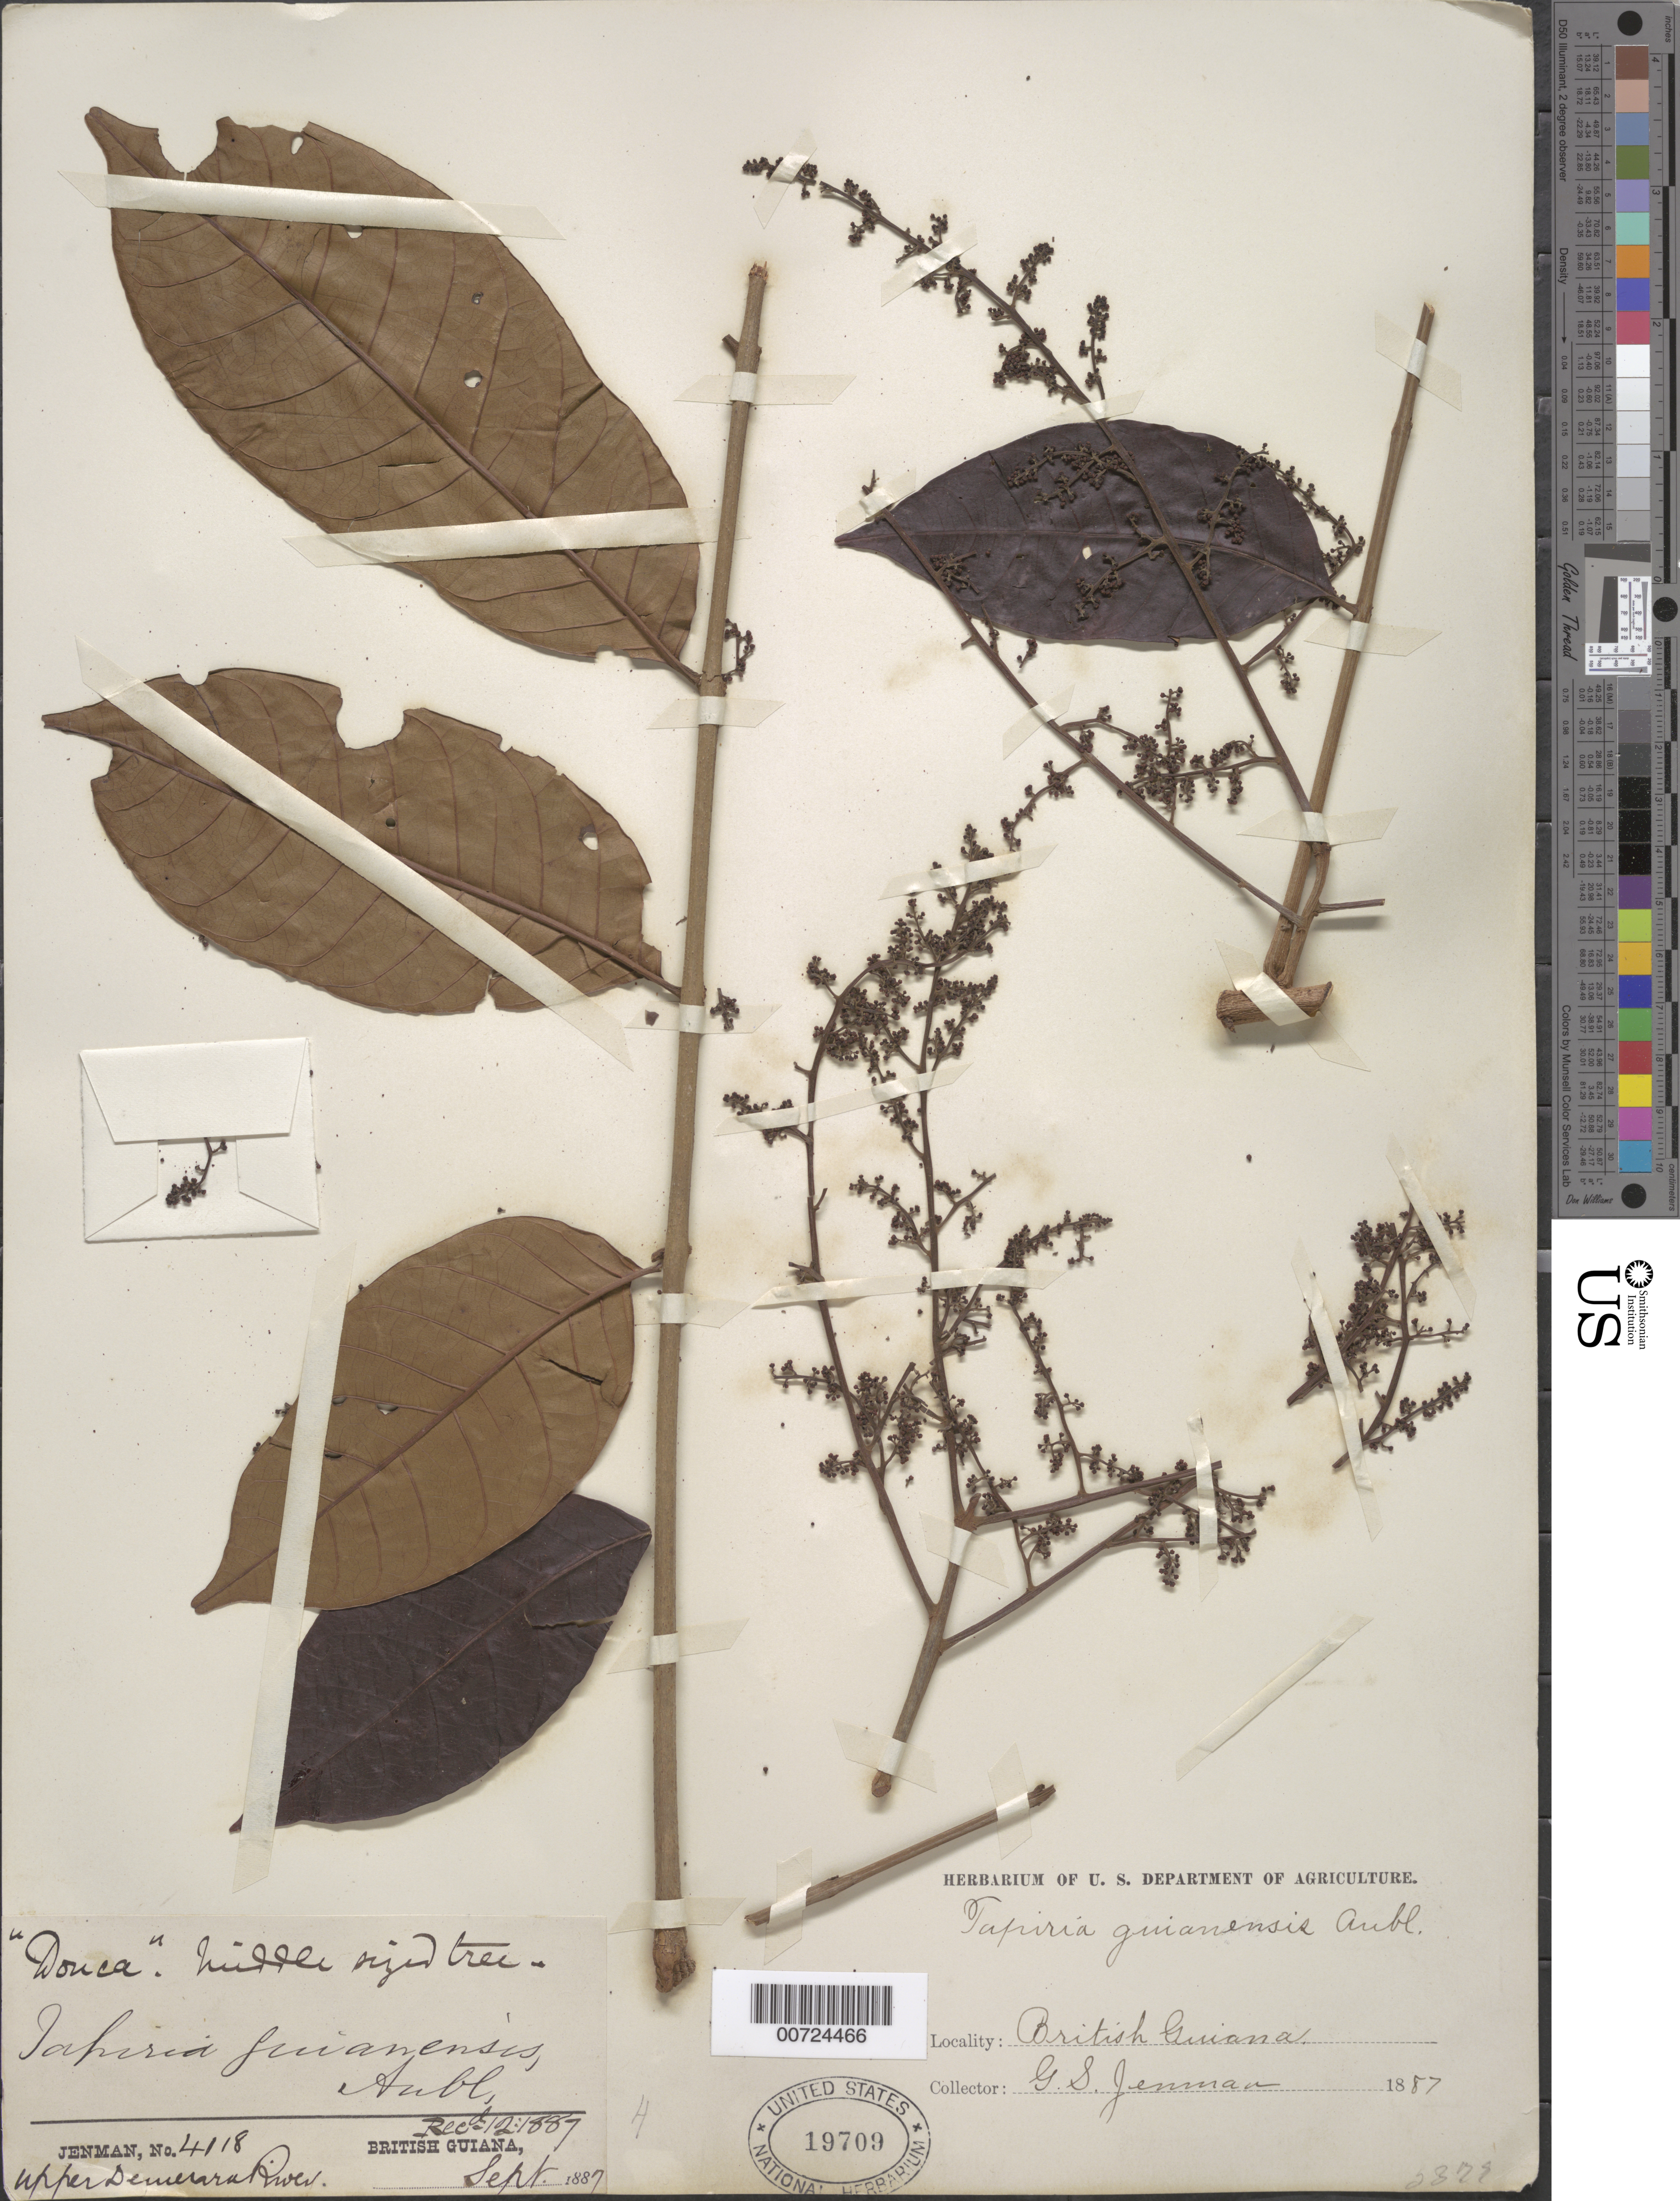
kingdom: Plantae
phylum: Tracheophyta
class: Magnoliopsida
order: Sapindales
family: Anacardiaceae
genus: Tapirira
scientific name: Tapirira guianensis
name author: Aubl.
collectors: G. S. Jenman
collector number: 4118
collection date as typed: September 1887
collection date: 1887-09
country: Guyana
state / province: U. Demerara-Berbice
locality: Upper Demerara River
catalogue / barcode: US 19709